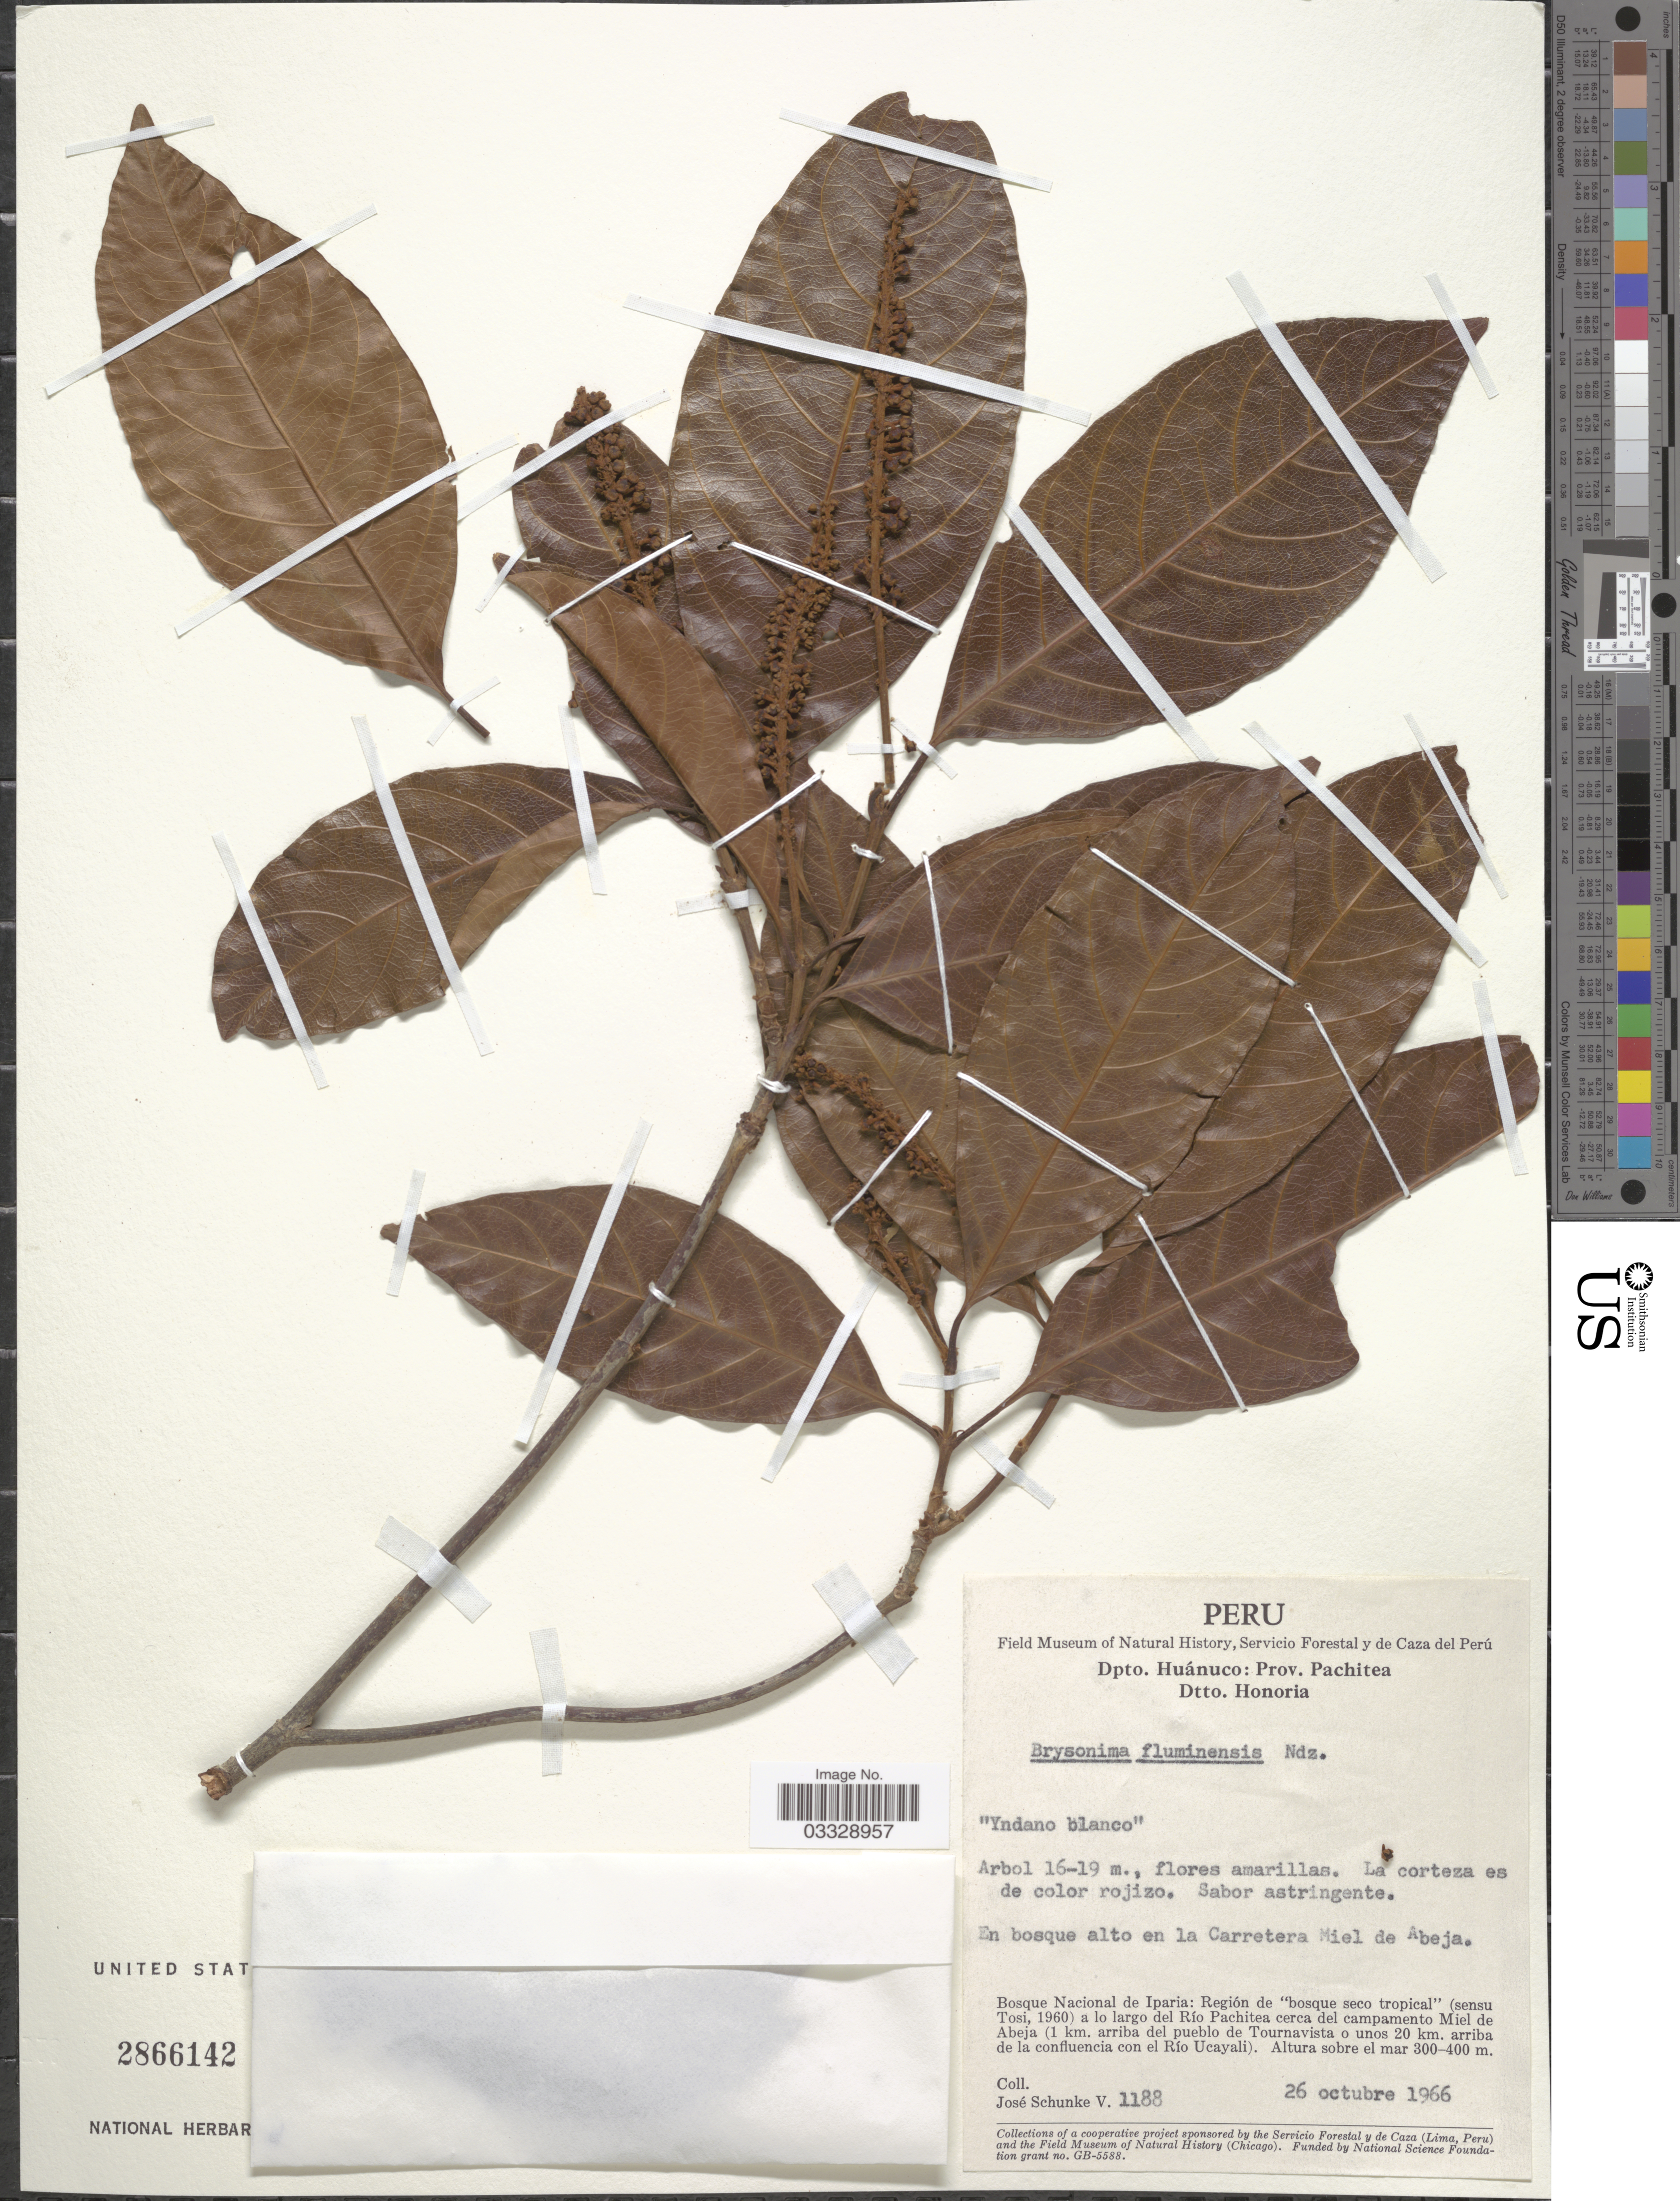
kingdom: Plantae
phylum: Tracheophyta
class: Magnoliopsida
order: Malpighiales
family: Malpighiaceae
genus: Byrsonima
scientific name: Byrsonima fluminensis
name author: Nied.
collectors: J. Schunke Vigo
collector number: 1188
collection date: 1966-10-26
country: Peru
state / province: Huánuco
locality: Dpto. Huánuco: Prov. Pachitea. Dtto. Honoria. En bosque alto en la Carretera Miel de Abeja. Bosque Nacional de Iparia: Región de "bosque seco tropical" (sensu Tosi, 1960) a lo largo del Río Pachitea cerca del campamento Miel de Abeja (1 km. arriba del pueblo de Tournavista o unos 20 km. arriba de la confluencia con el Río Ucayali).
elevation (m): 300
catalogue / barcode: US 2866142